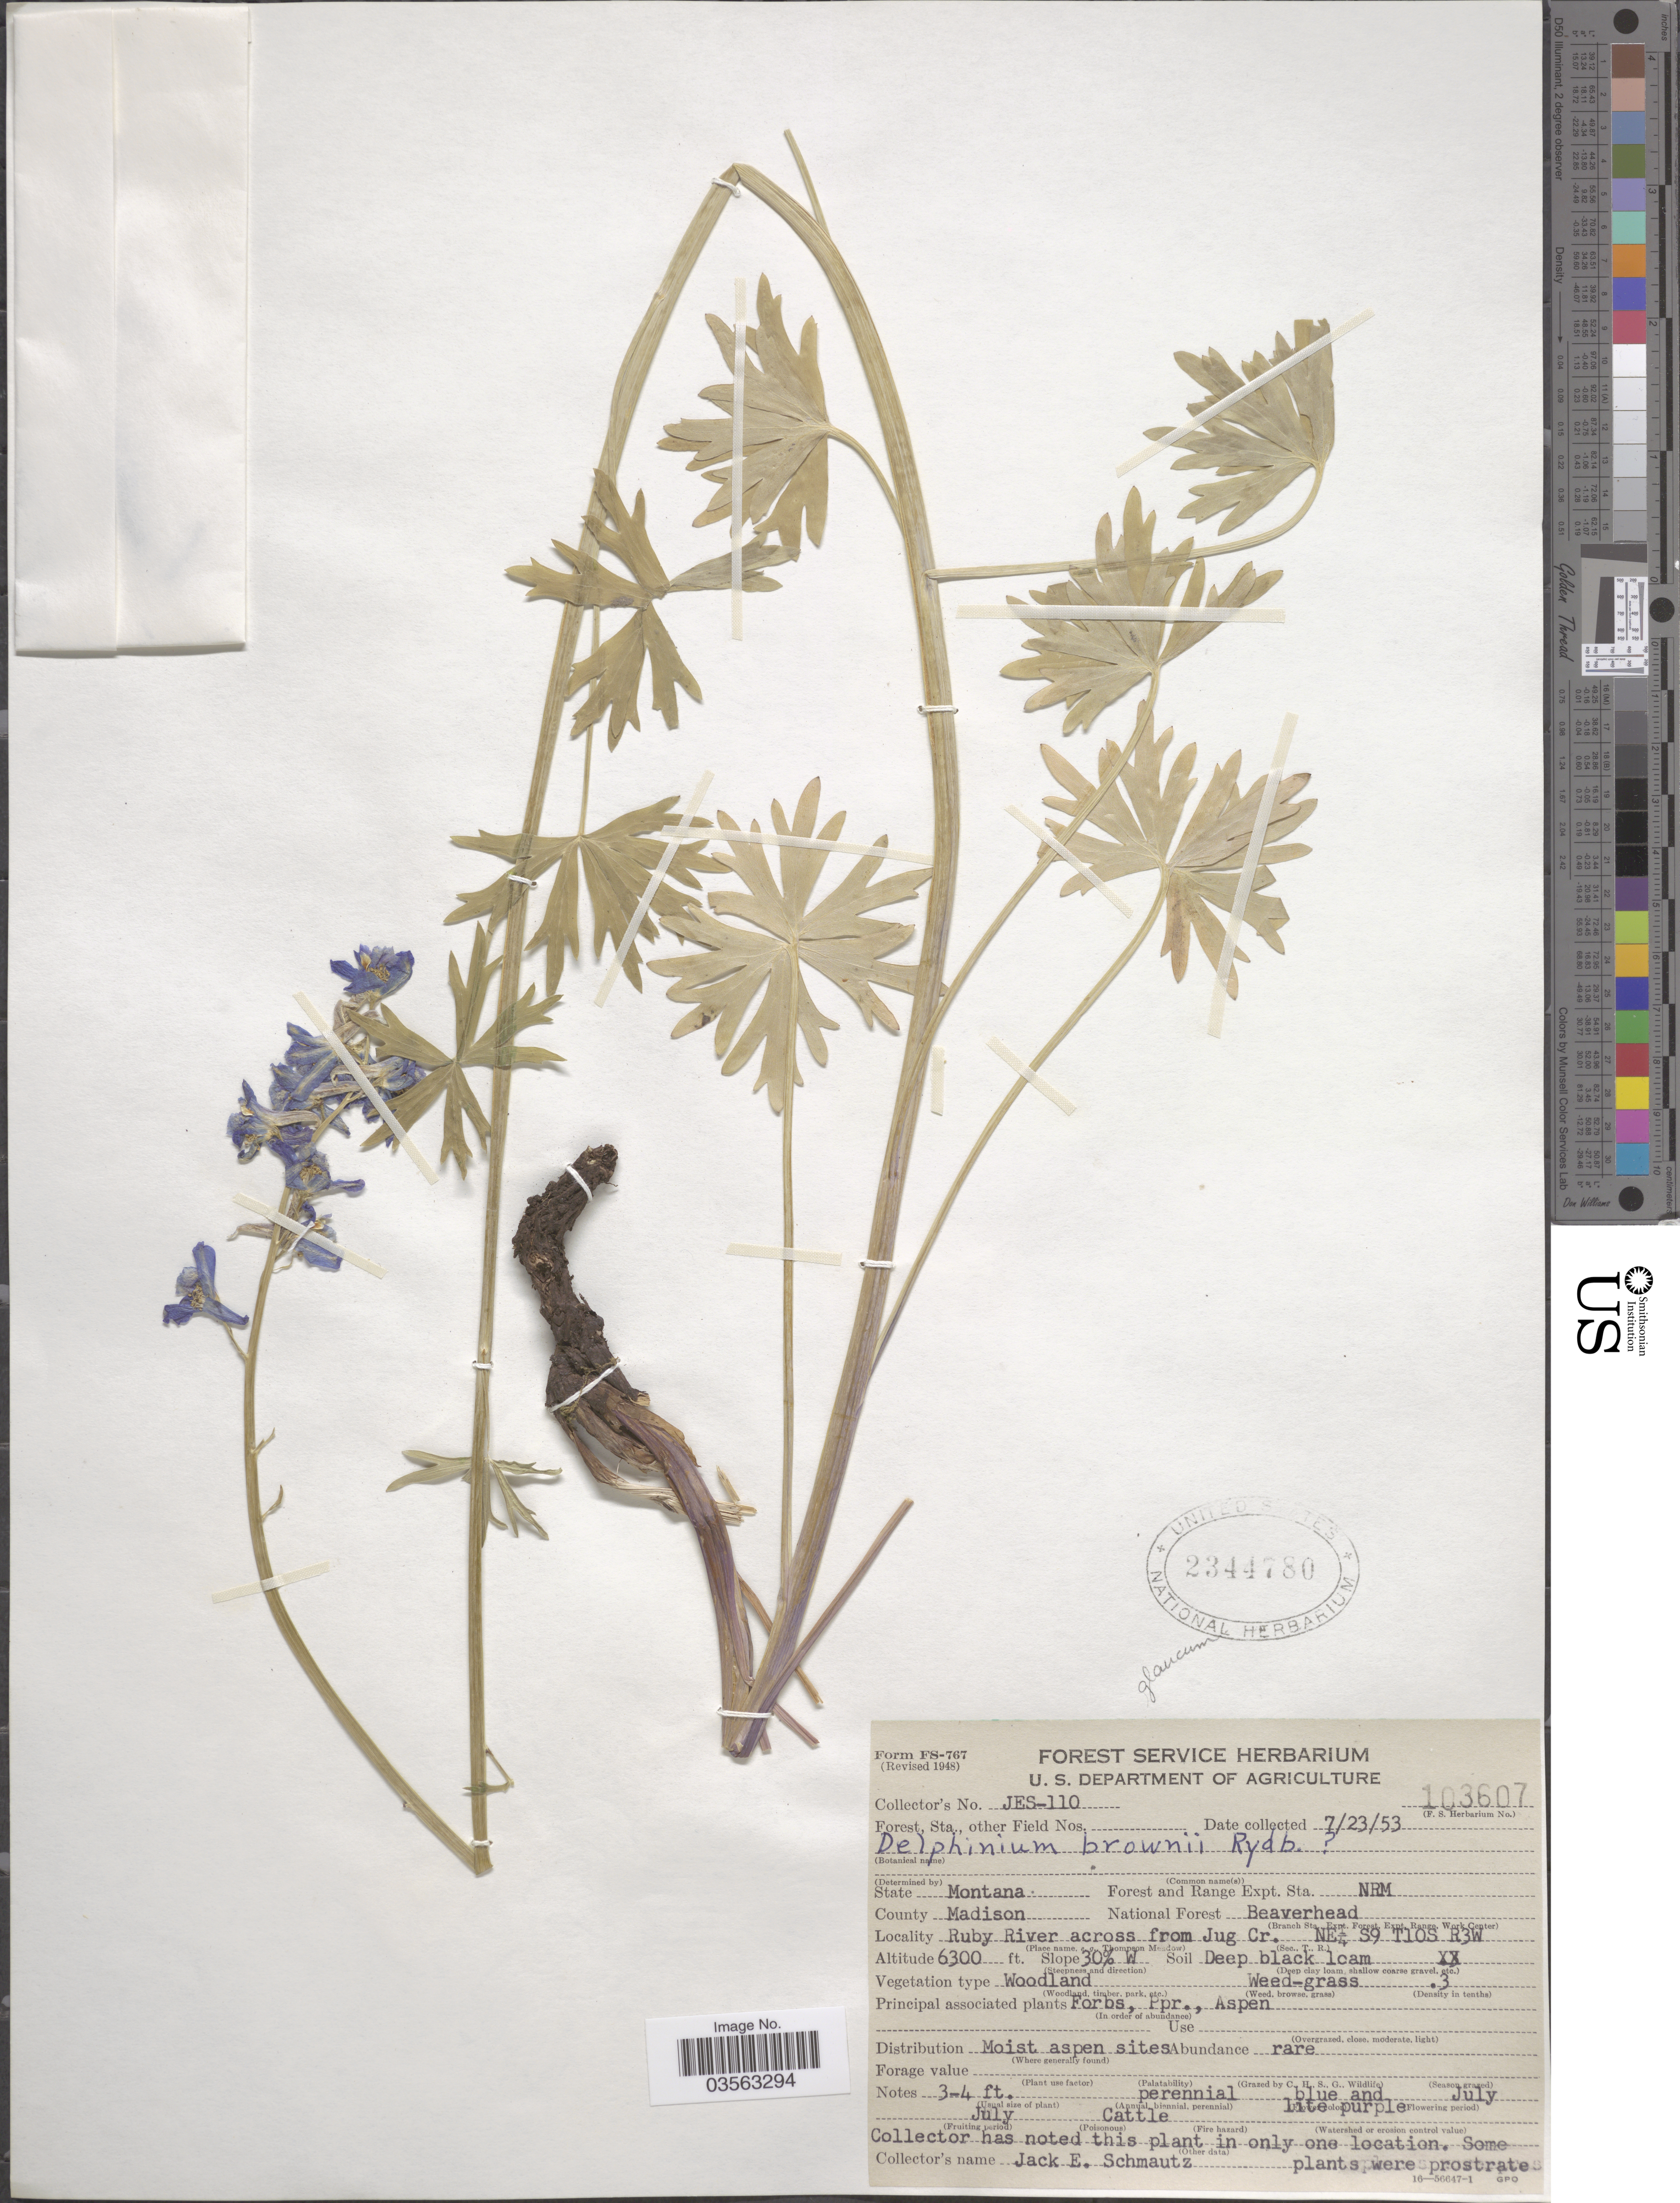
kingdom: Plantae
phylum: Tracheophyta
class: Magnoliopsida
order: Ranunculales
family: Ranunculaceae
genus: Delphinium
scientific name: Delphinium glaucum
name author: S. Watson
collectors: J. Schmautz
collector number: JES-110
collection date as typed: Transcribed d/m/y: 23/7/53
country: United States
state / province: Montana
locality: Forest and Range Expt. Sta. NRM. County Madison. National Forest Beaverhead. Ruby River across from Jug Cr. NE. S9 T10S R3W.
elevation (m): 1920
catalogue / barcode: US 2344780